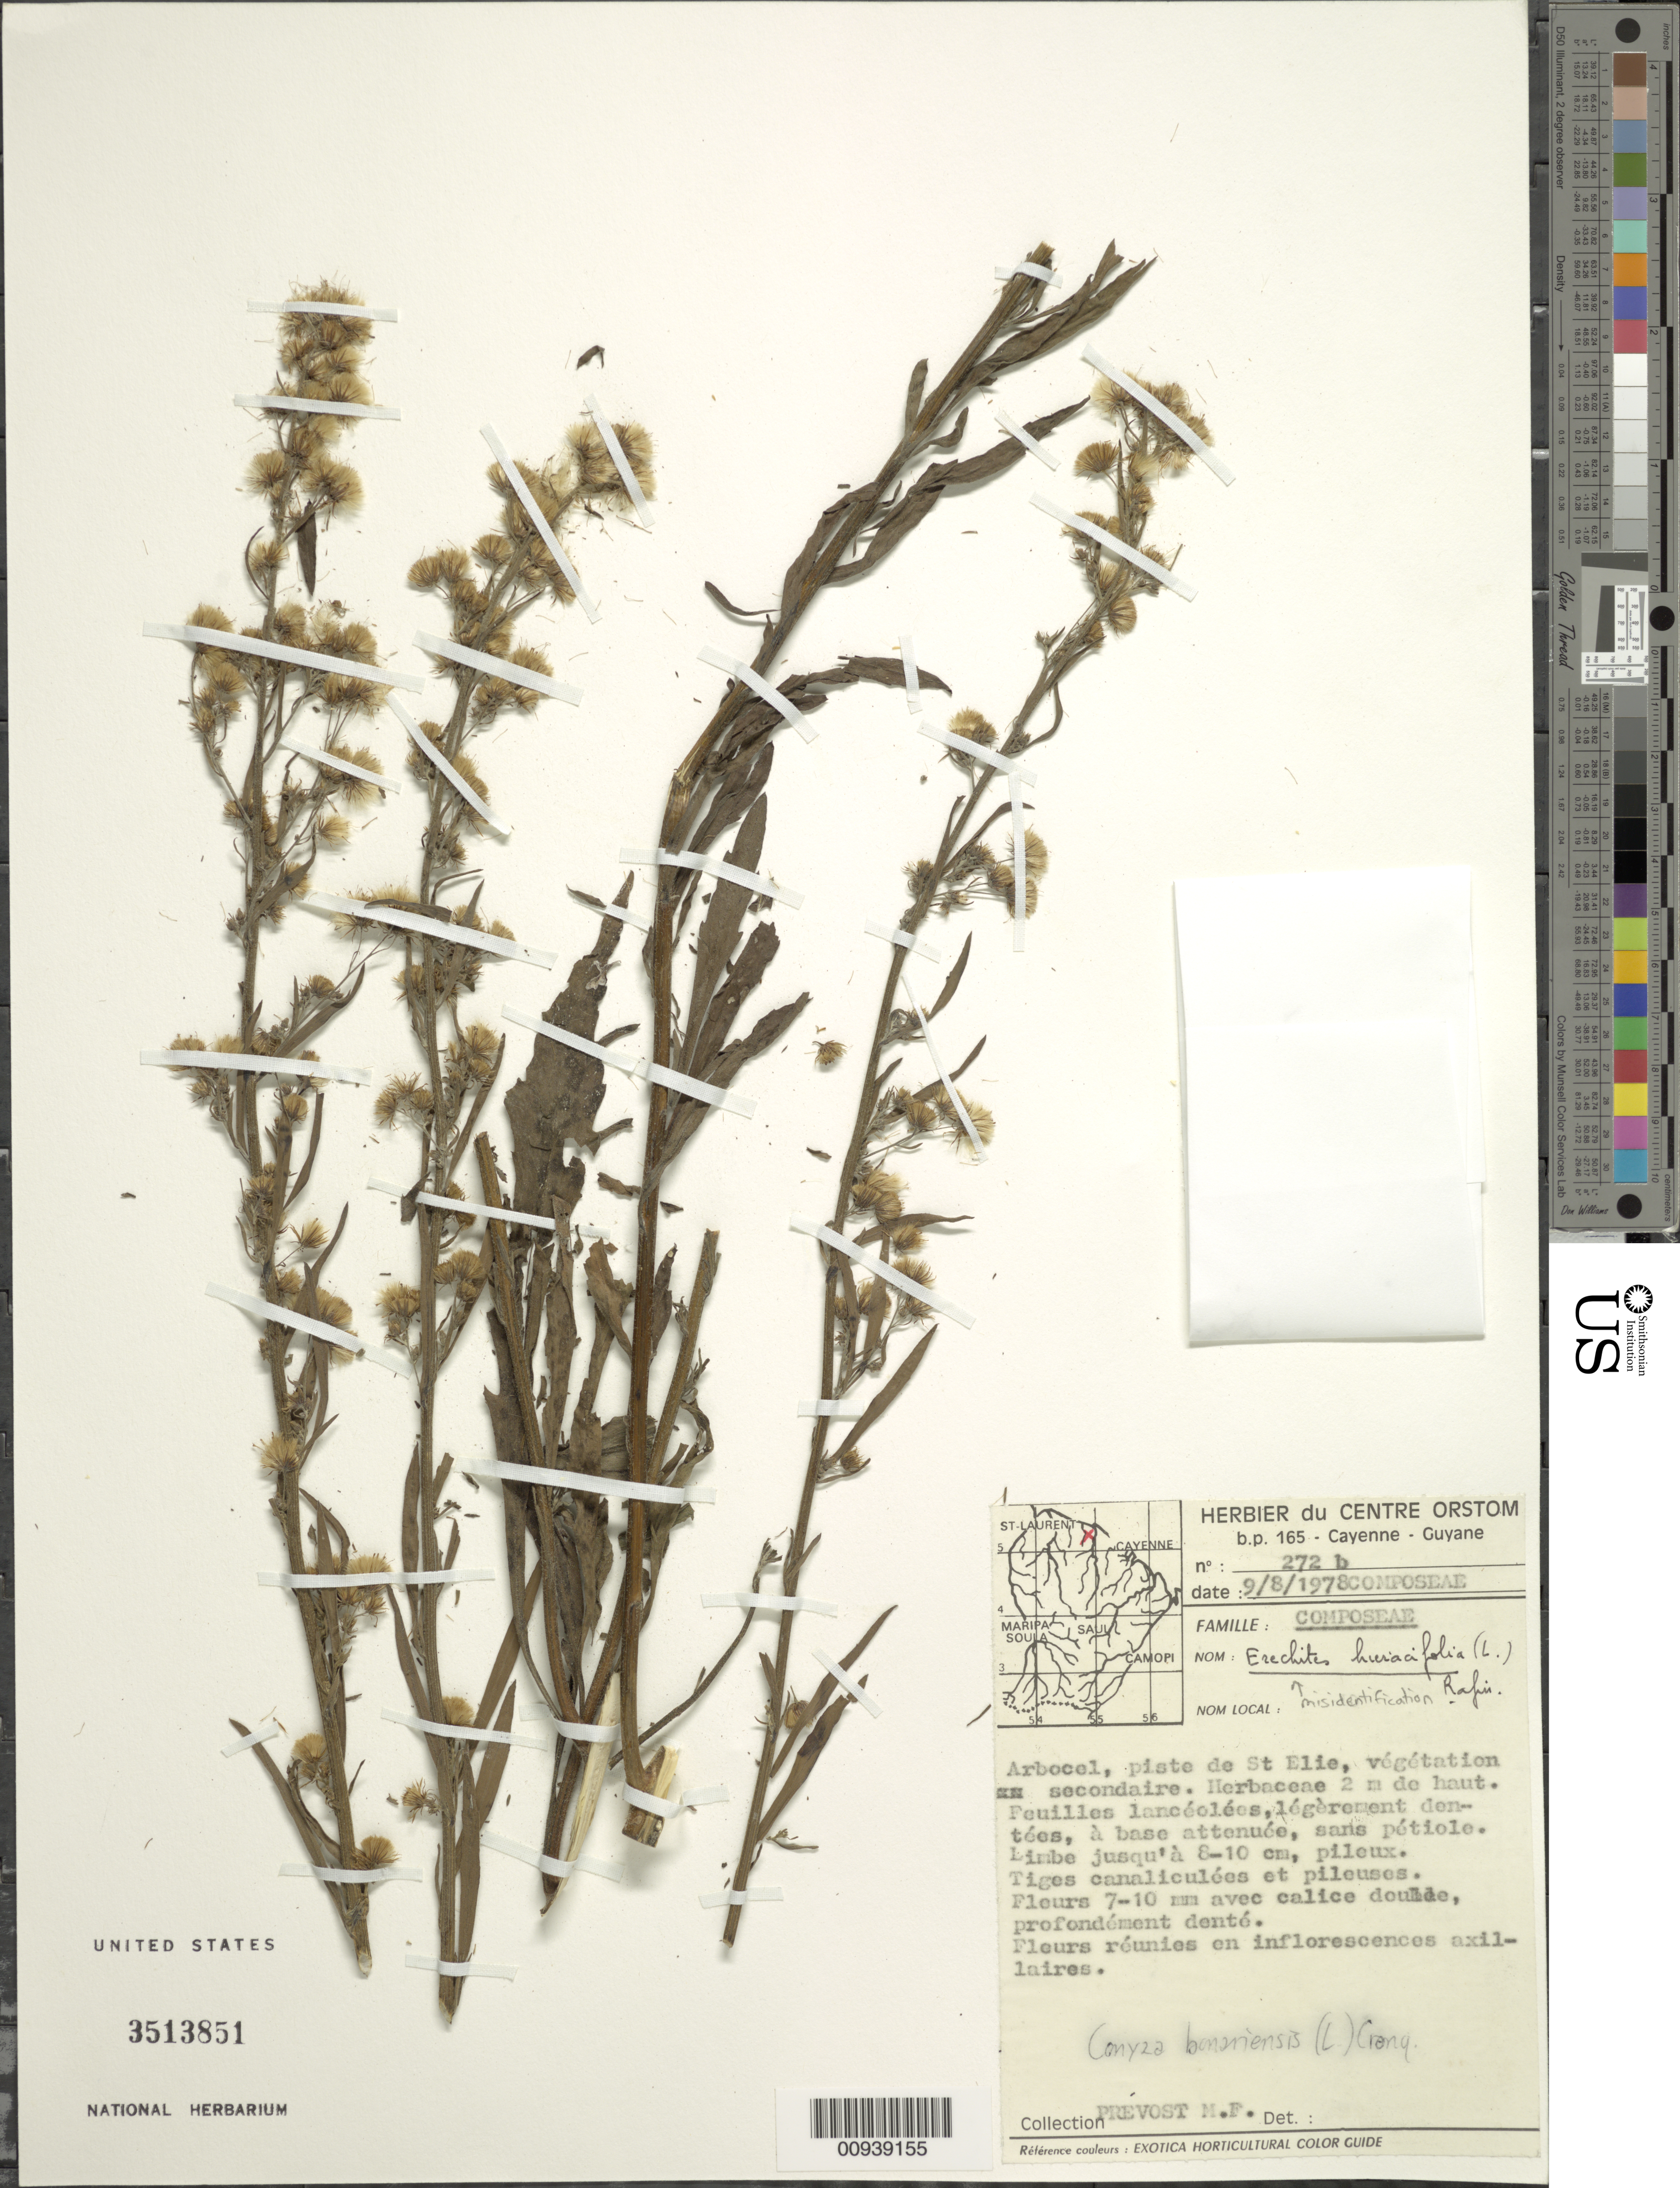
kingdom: Plantae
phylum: Tracheophyta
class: Magnoliopsida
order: Asterales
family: Asteraceae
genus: Conyza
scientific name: Conyza bonariensis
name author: (L.) Cronq.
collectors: M.-F. Prévost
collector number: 272b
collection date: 1978-08-09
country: French Guiana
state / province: Cayenne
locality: Arbocel, piste de St Elie, végétation secondaire, feuilles lancéolécs, légèrement dentées, à base attenuée, sand pétiole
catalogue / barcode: US 3513851